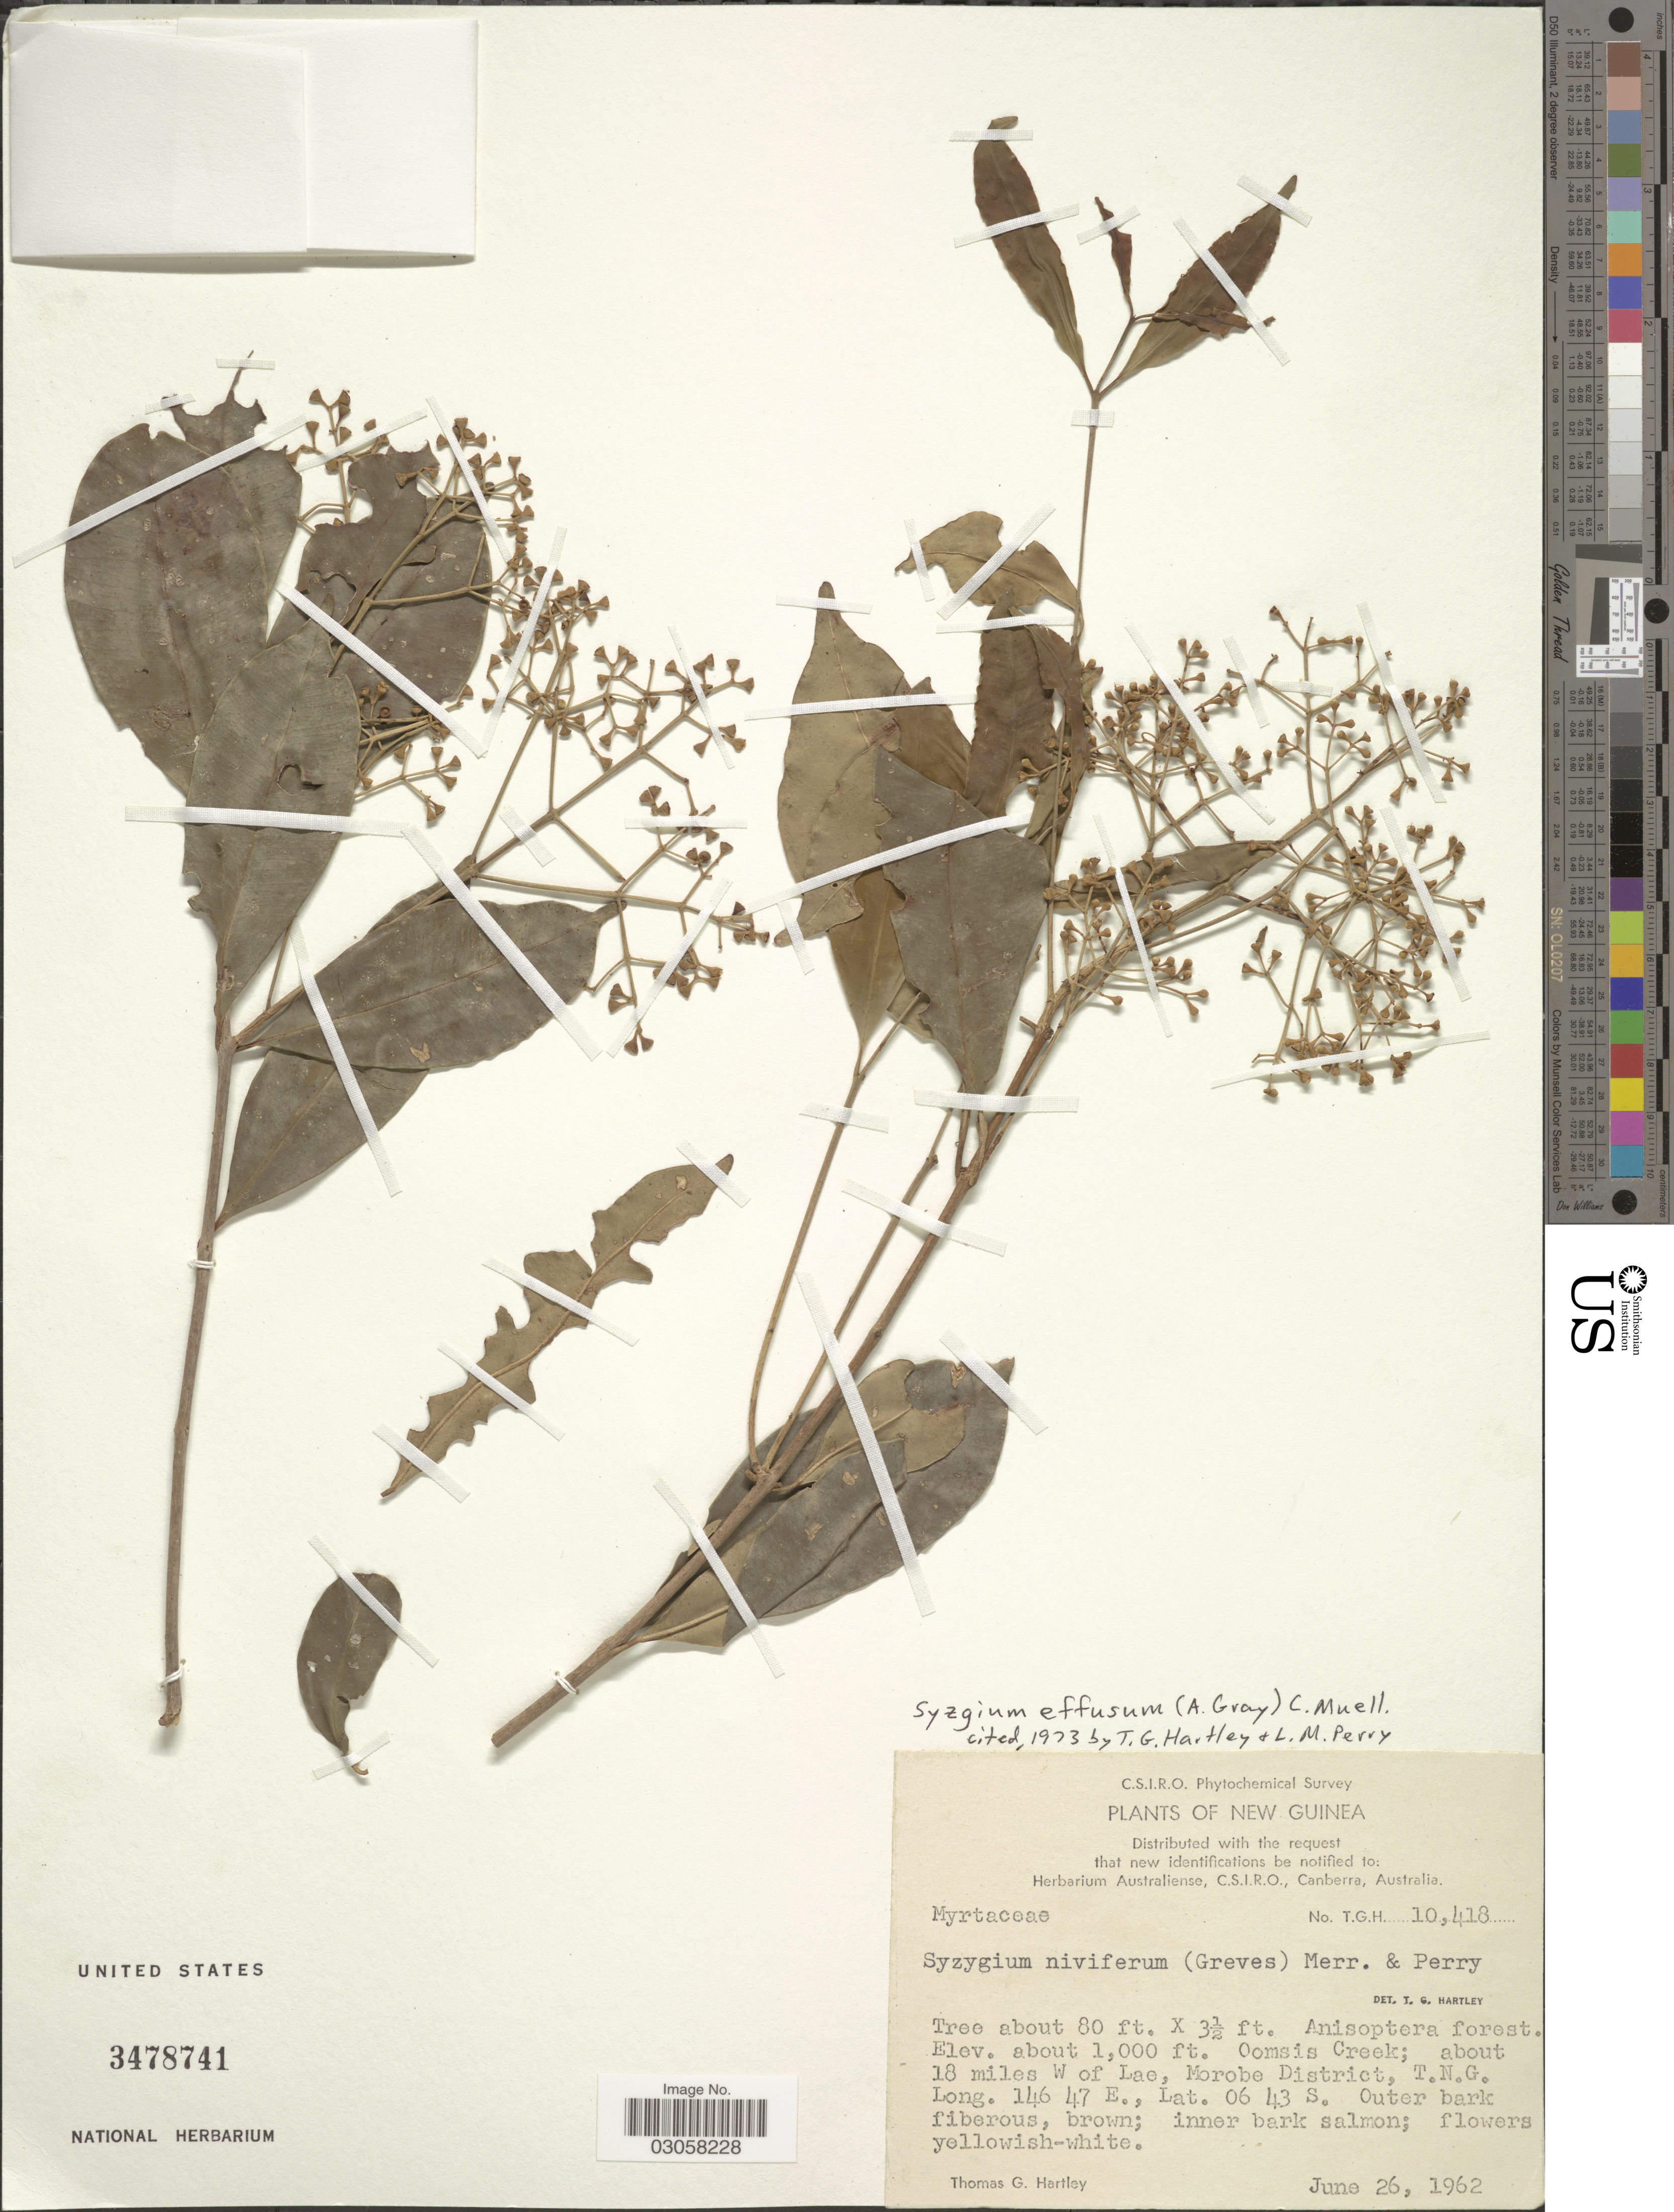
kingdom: Plantae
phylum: Tracheophyta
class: Magnoliopsida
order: Myrtales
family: Myrtaceae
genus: Syzygium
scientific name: Syzygium effusum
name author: (A. Gray) K. Müller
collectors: T. G. Hartley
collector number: T.G.H. 10418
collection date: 1962-06-26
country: Papua New Guinea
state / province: Morobe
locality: New Guinea. Oomsis Creek; about 18 miles W of Lae, Morobe District, T. N. G.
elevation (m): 305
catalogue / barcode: US 3478741